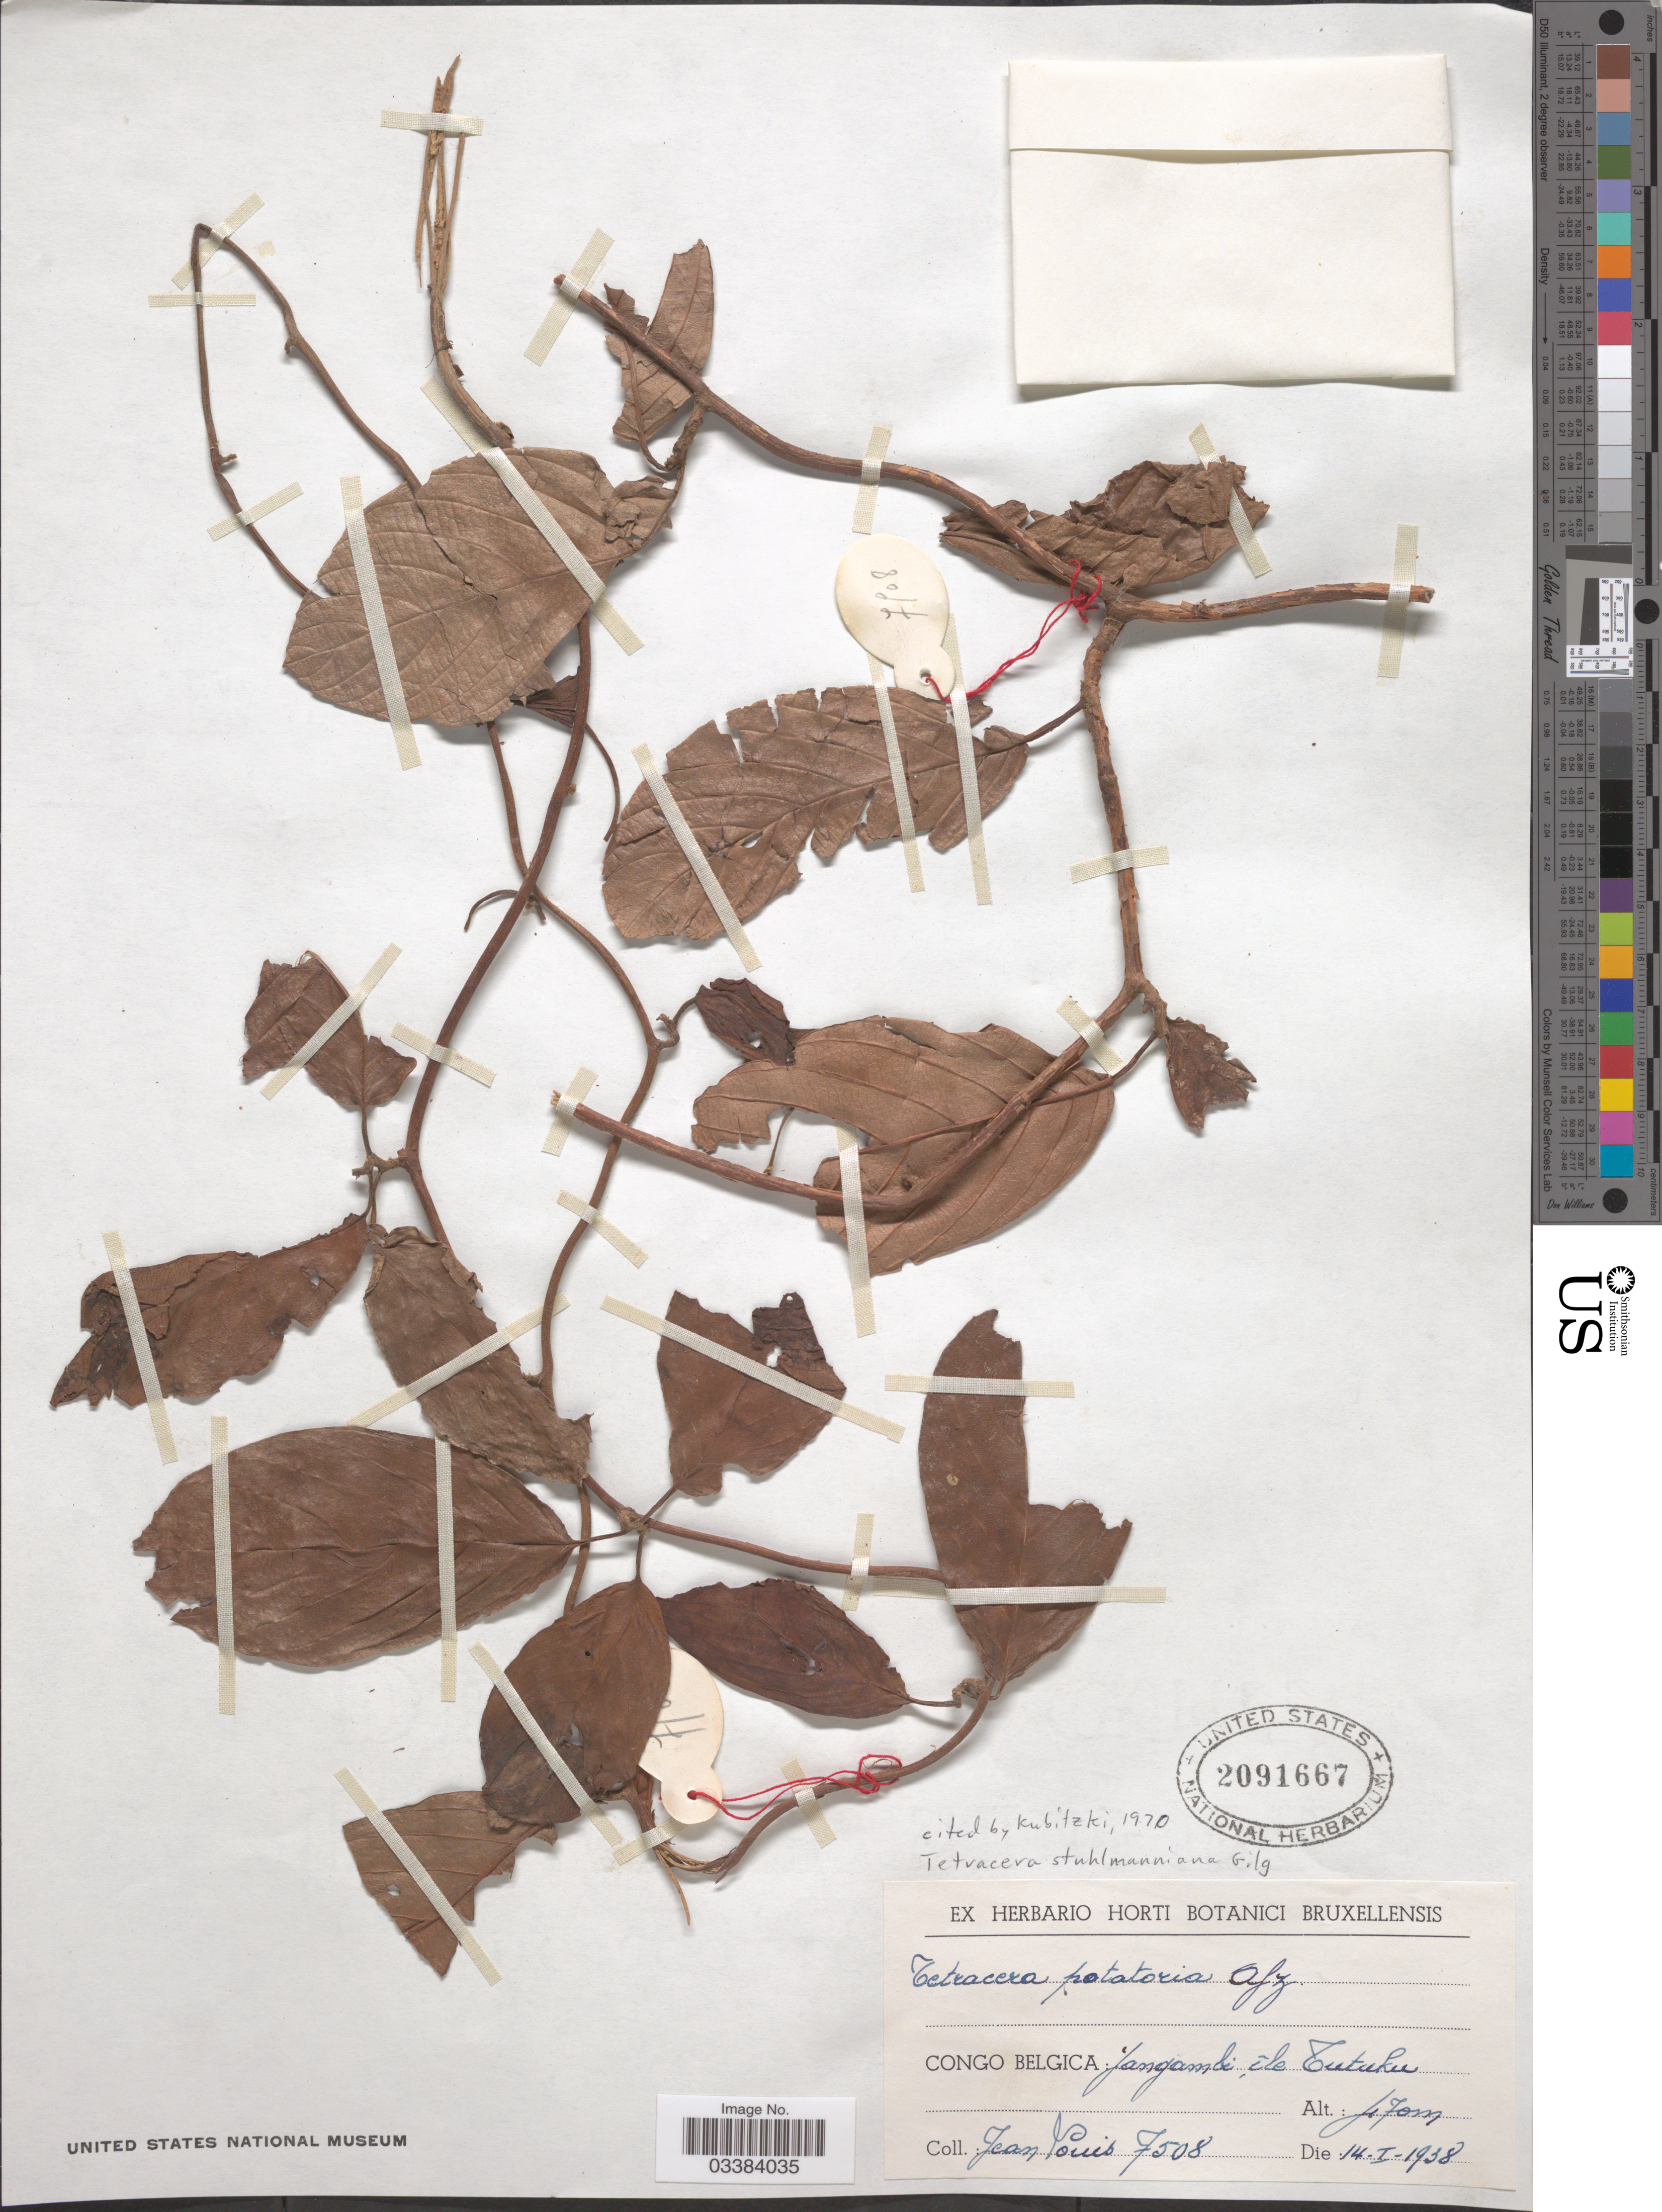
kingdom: Plantae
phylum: Tracheophyta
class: Magnoliopsida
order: Dilleniales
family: Dilleniaceae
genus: Tetracera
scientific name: Tetracera stuhlmanniana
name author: Gilg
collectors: J. Louis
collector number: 7508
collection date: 1938-01-14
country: Congo, Democratic Republic of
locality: Congo Belgica: Yangambi, île Tutuku.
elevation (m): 470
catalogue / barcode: US 2091667